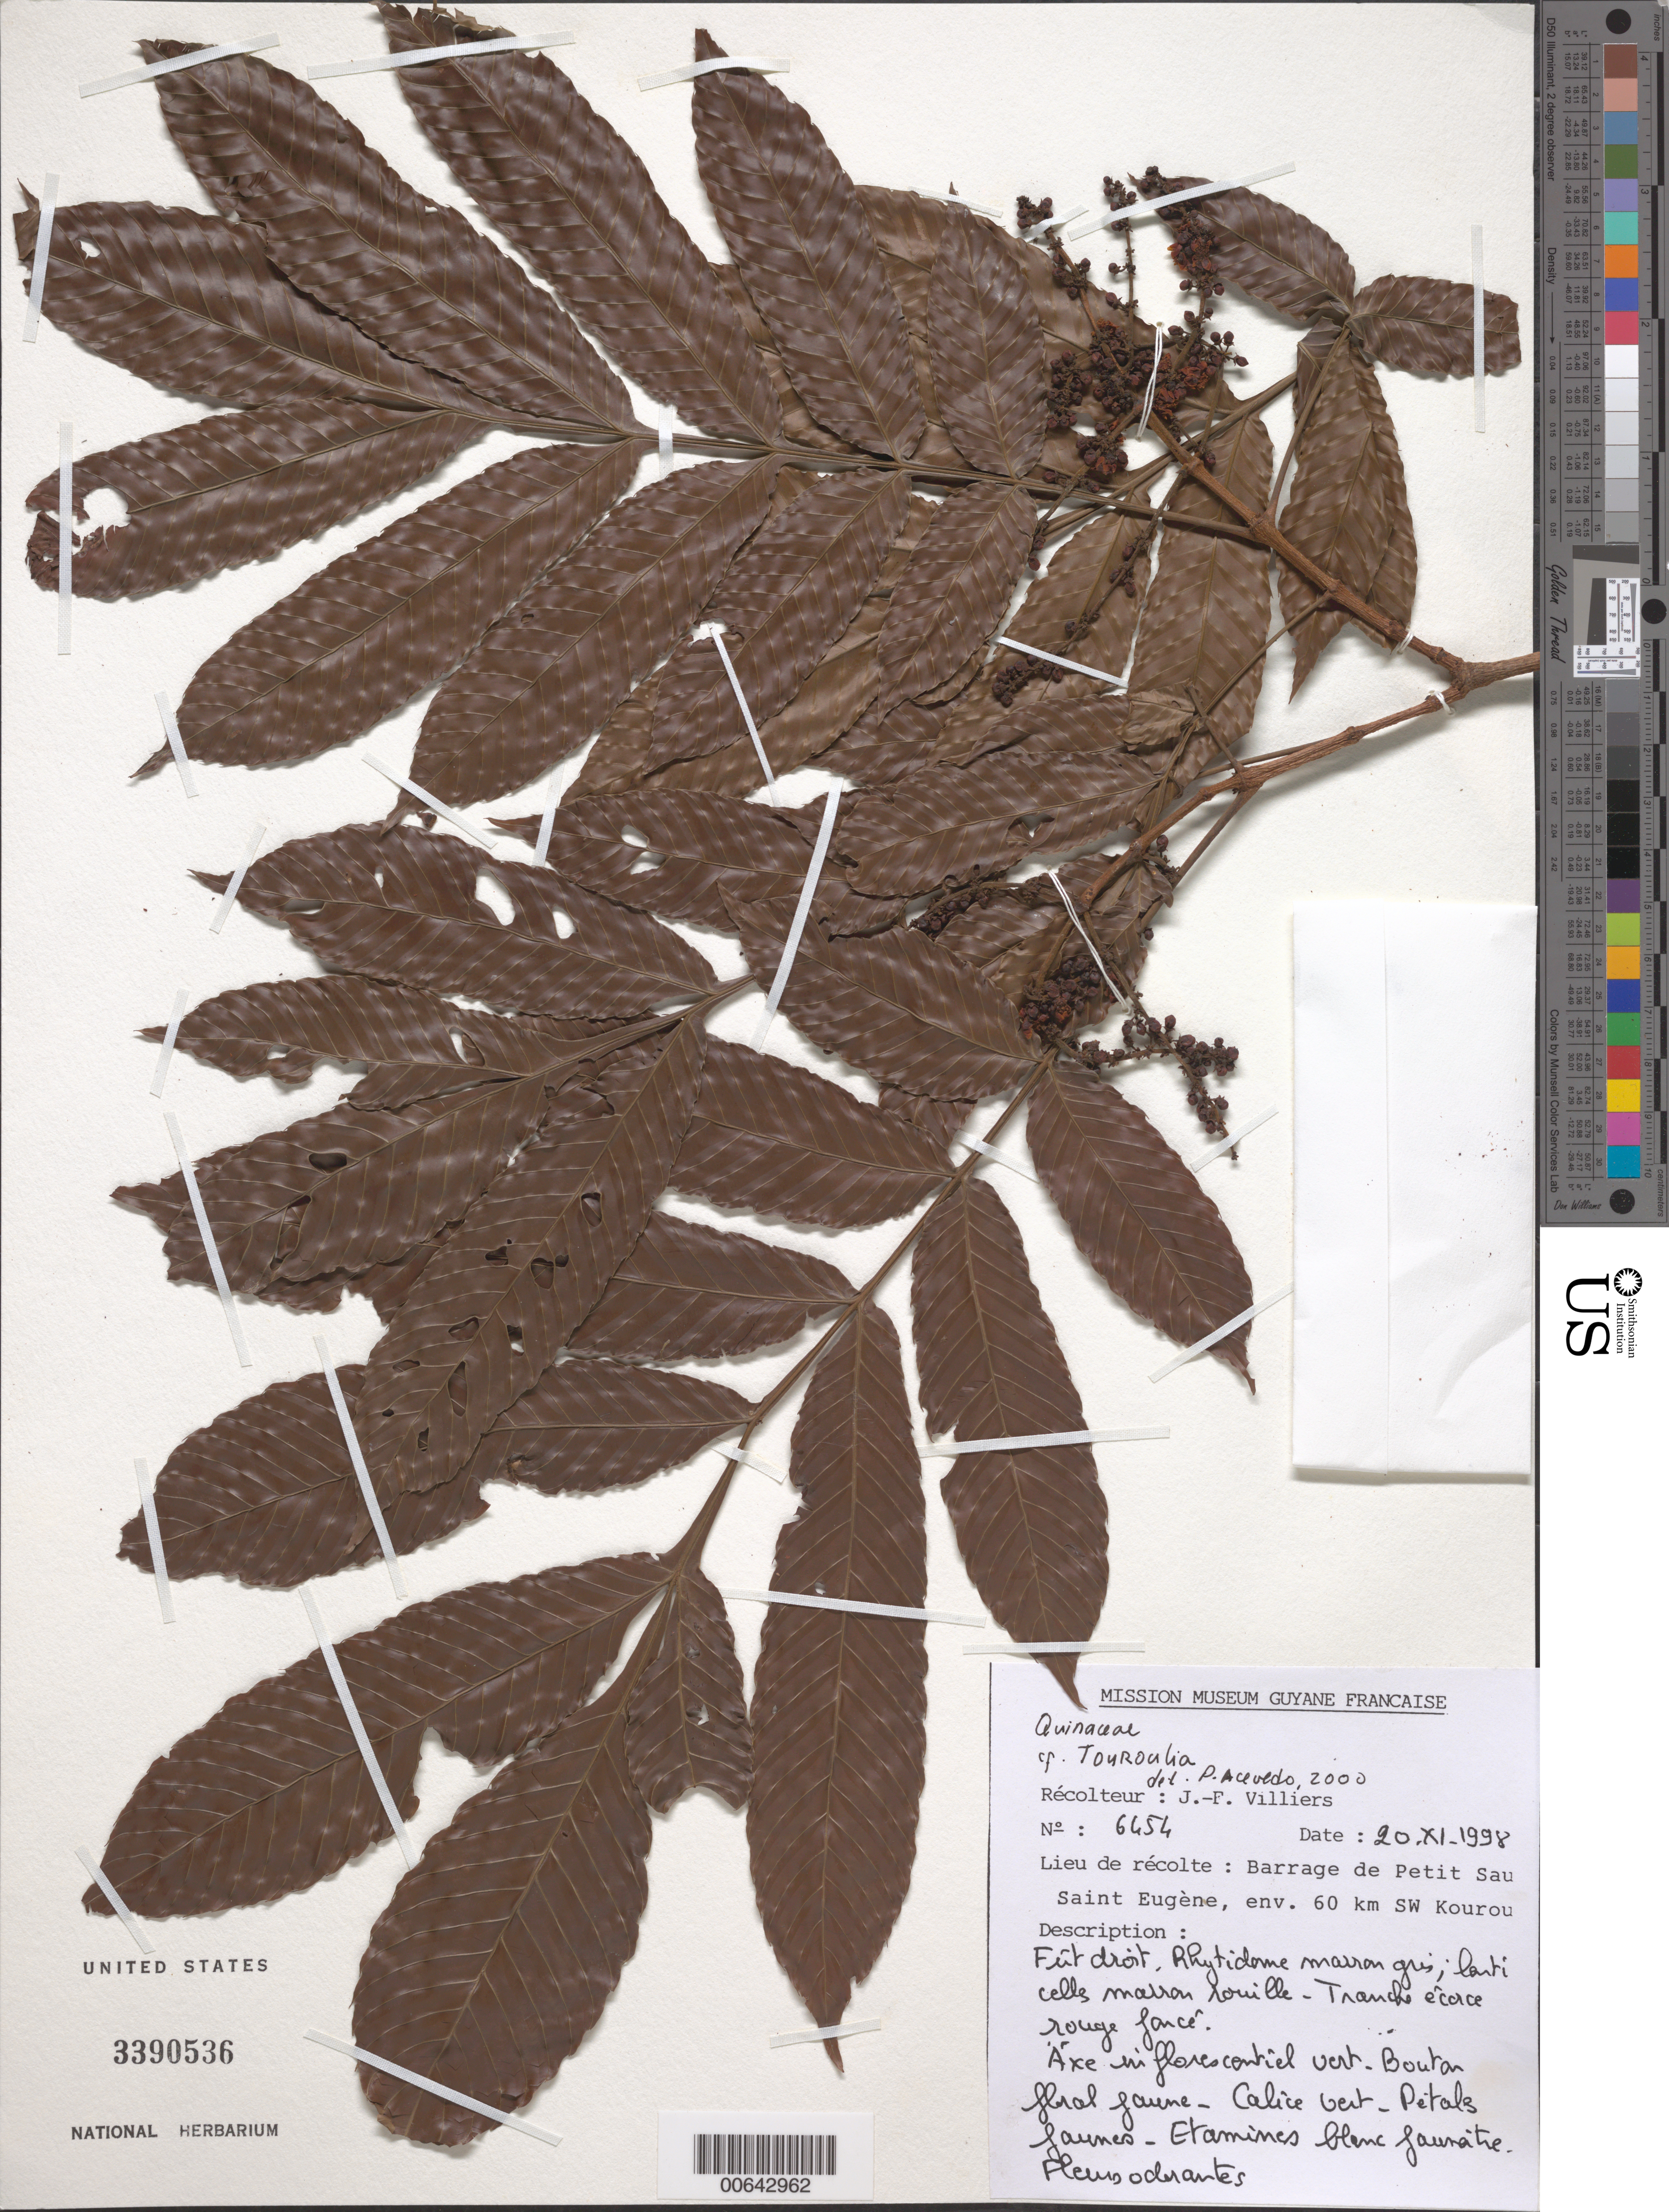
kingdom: Plantae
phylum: Tracheophyta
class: Magnoliopsida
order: Malpighiales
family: Quiinaceae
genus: Touroulia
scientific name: Touroulia sp.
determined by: Acevedo-Rodríguez, P., (BOT), Smithsonian Institution - National Museum of Natural History (UNITED STATES)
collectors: J. Villiers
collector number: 6454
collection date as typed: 20-Nov-98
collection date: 1998-11-20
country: French Guiana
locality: Petit Saut Saint Eugène, env. 60 km SW Kourou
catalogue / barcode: US 3390536